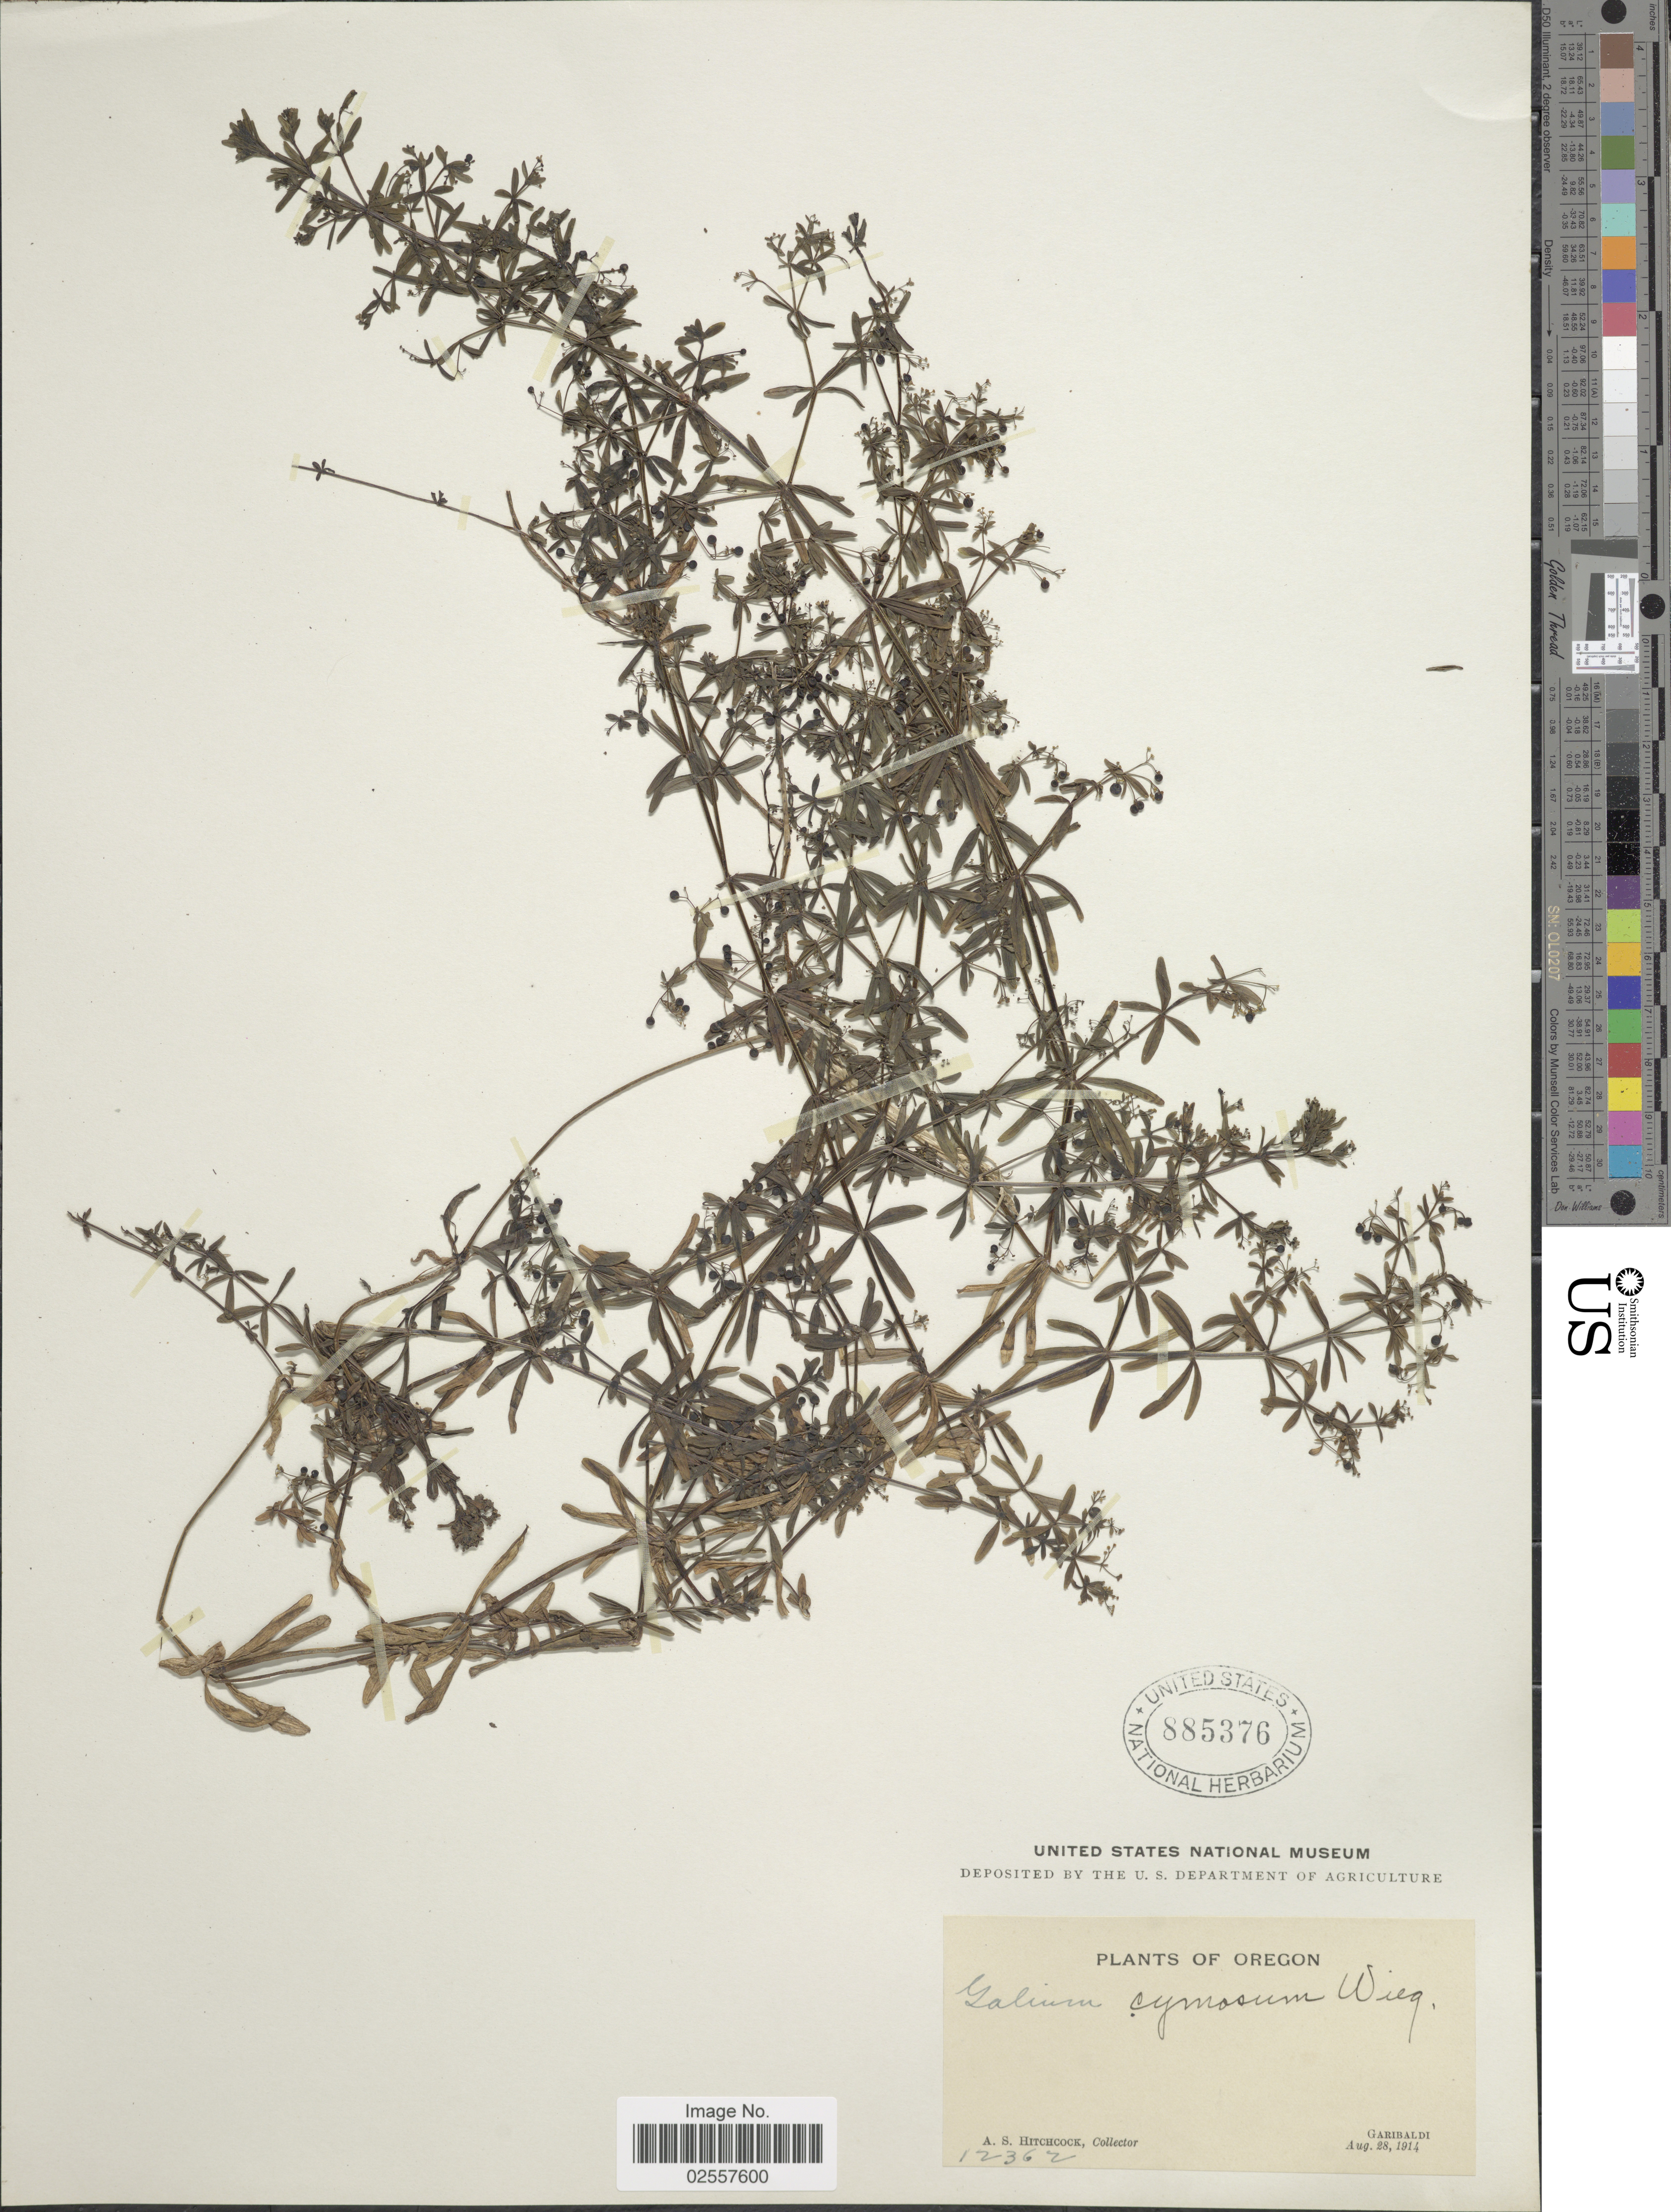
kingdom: Plantae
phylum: Tracheophyta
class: Magnoliopsida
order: Gentianales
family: Rubiaceae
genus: Galium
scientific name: Galium cymosum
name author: Wiegand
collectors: A. S. Hitchcock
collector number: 12362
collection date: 1914-08-28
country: United States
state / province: Oregon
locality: Garibaldi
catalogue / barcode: US 885376